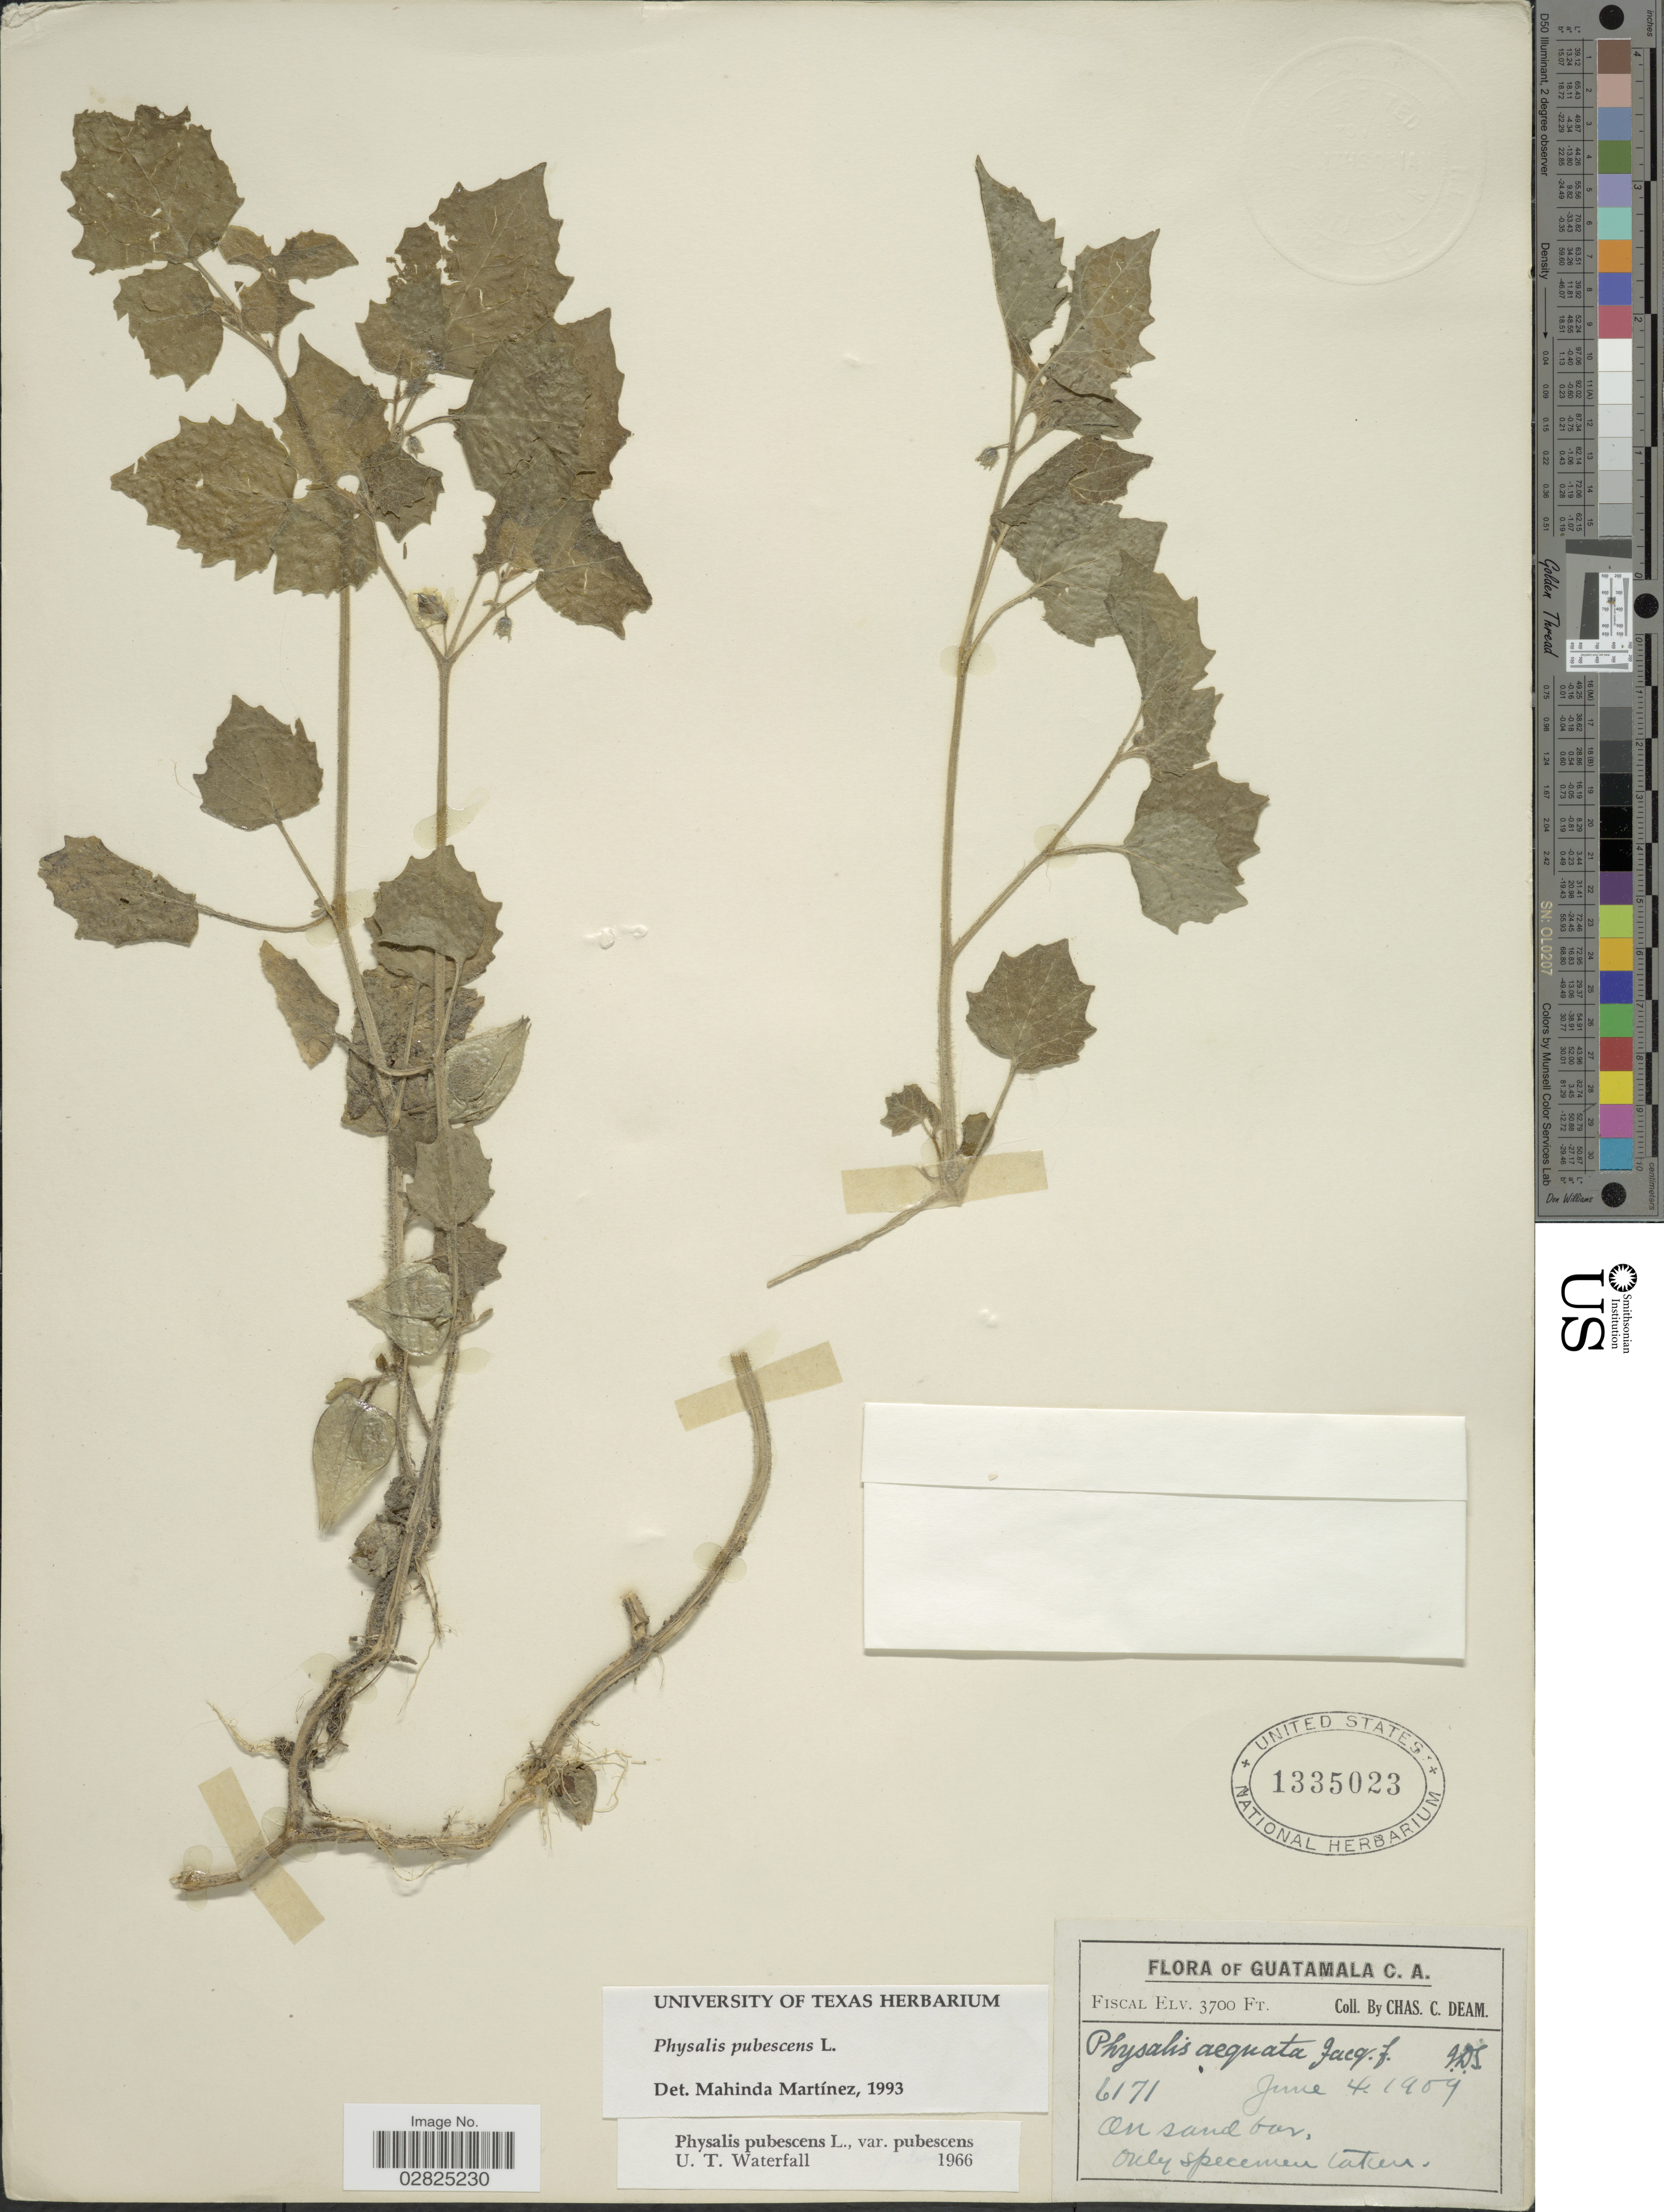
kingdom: Plantae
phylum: Tracheophyta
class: Magnoliopsida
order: Solanales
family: Solanaceae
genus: Physalis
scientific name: Physalis pubescens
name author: L.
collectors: C. C. Deam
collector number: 6171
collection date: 1909-06-04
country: Guatemala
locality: Fiscal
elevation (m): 1128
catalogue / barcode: US 1335023